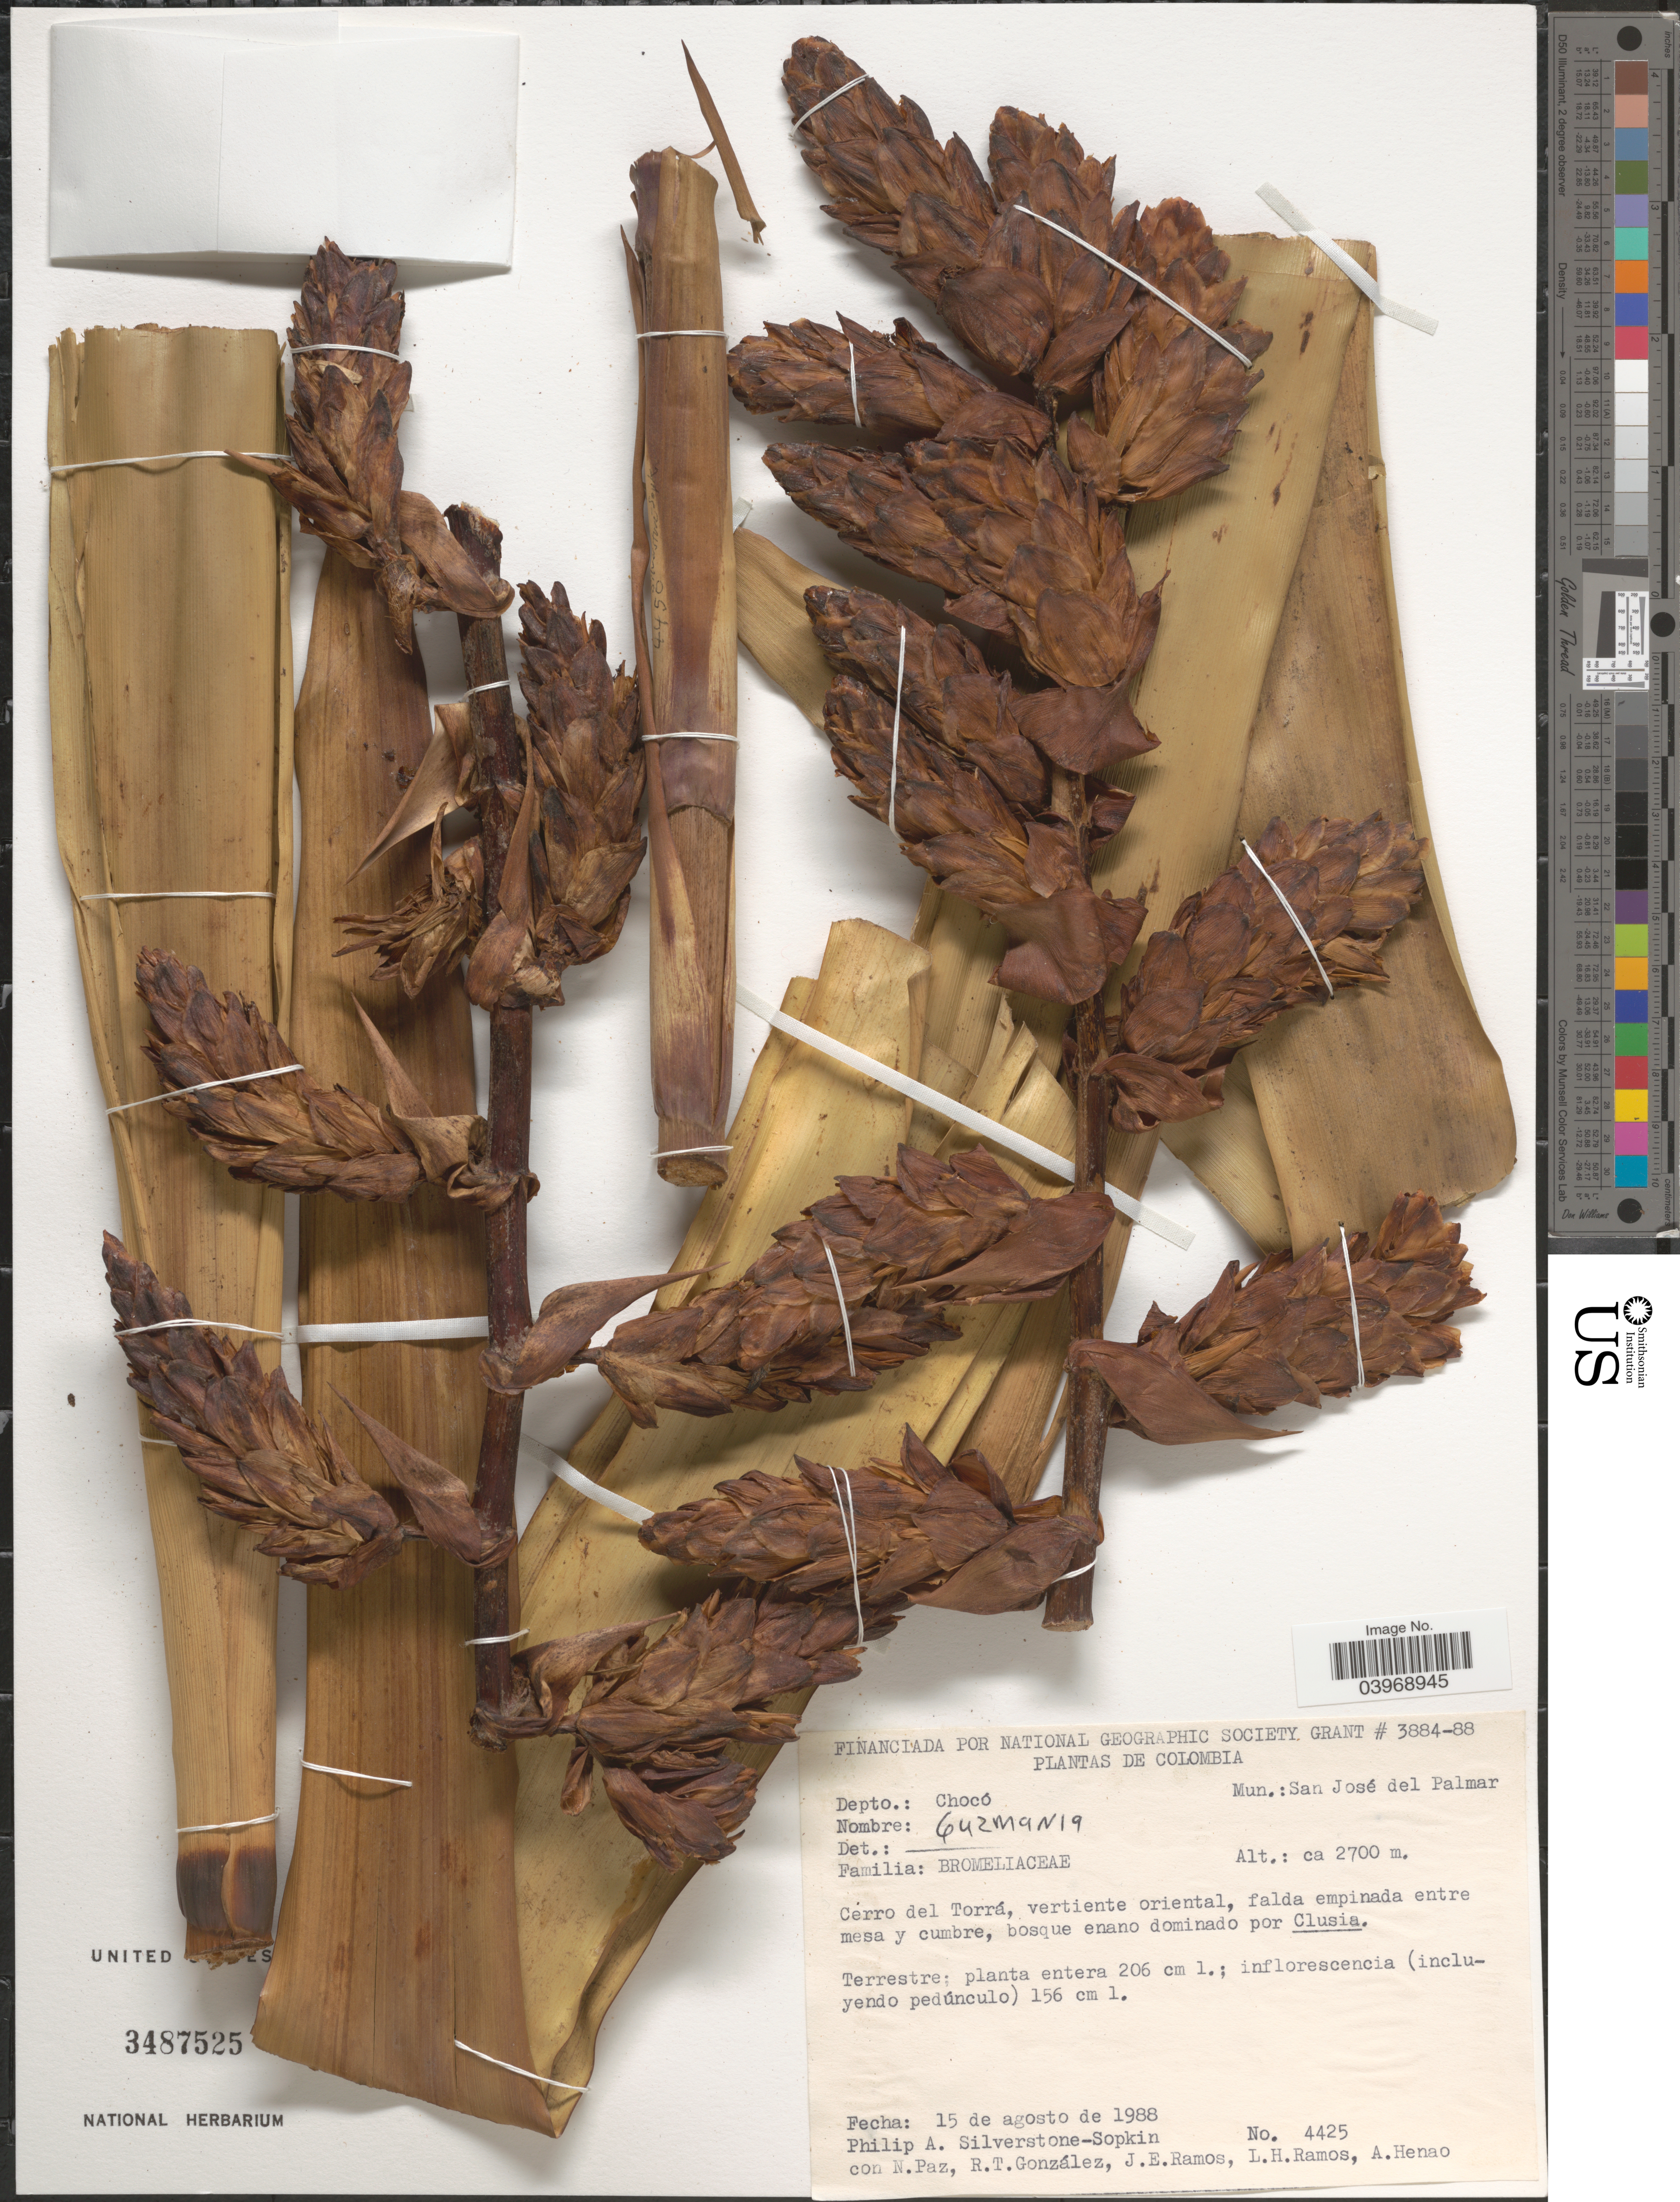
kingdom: Plantae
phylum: Tracheophyta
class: Liliopsida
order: Poales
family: Bromeliaceae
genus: Guzmania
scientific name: Guzmania sp.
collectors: P. A. Silverstone-Sopkin, N. Paz, R. Gonzalez, J. E. Ramos & et al.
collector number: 4425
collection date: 1988-08-15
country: Colombia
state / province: Chocó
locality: Depto.: Chocó. Mun.: San José del Palmar. Cerro del Torrá, vertiente oriental.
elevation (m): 2700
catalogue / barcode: US 3487525